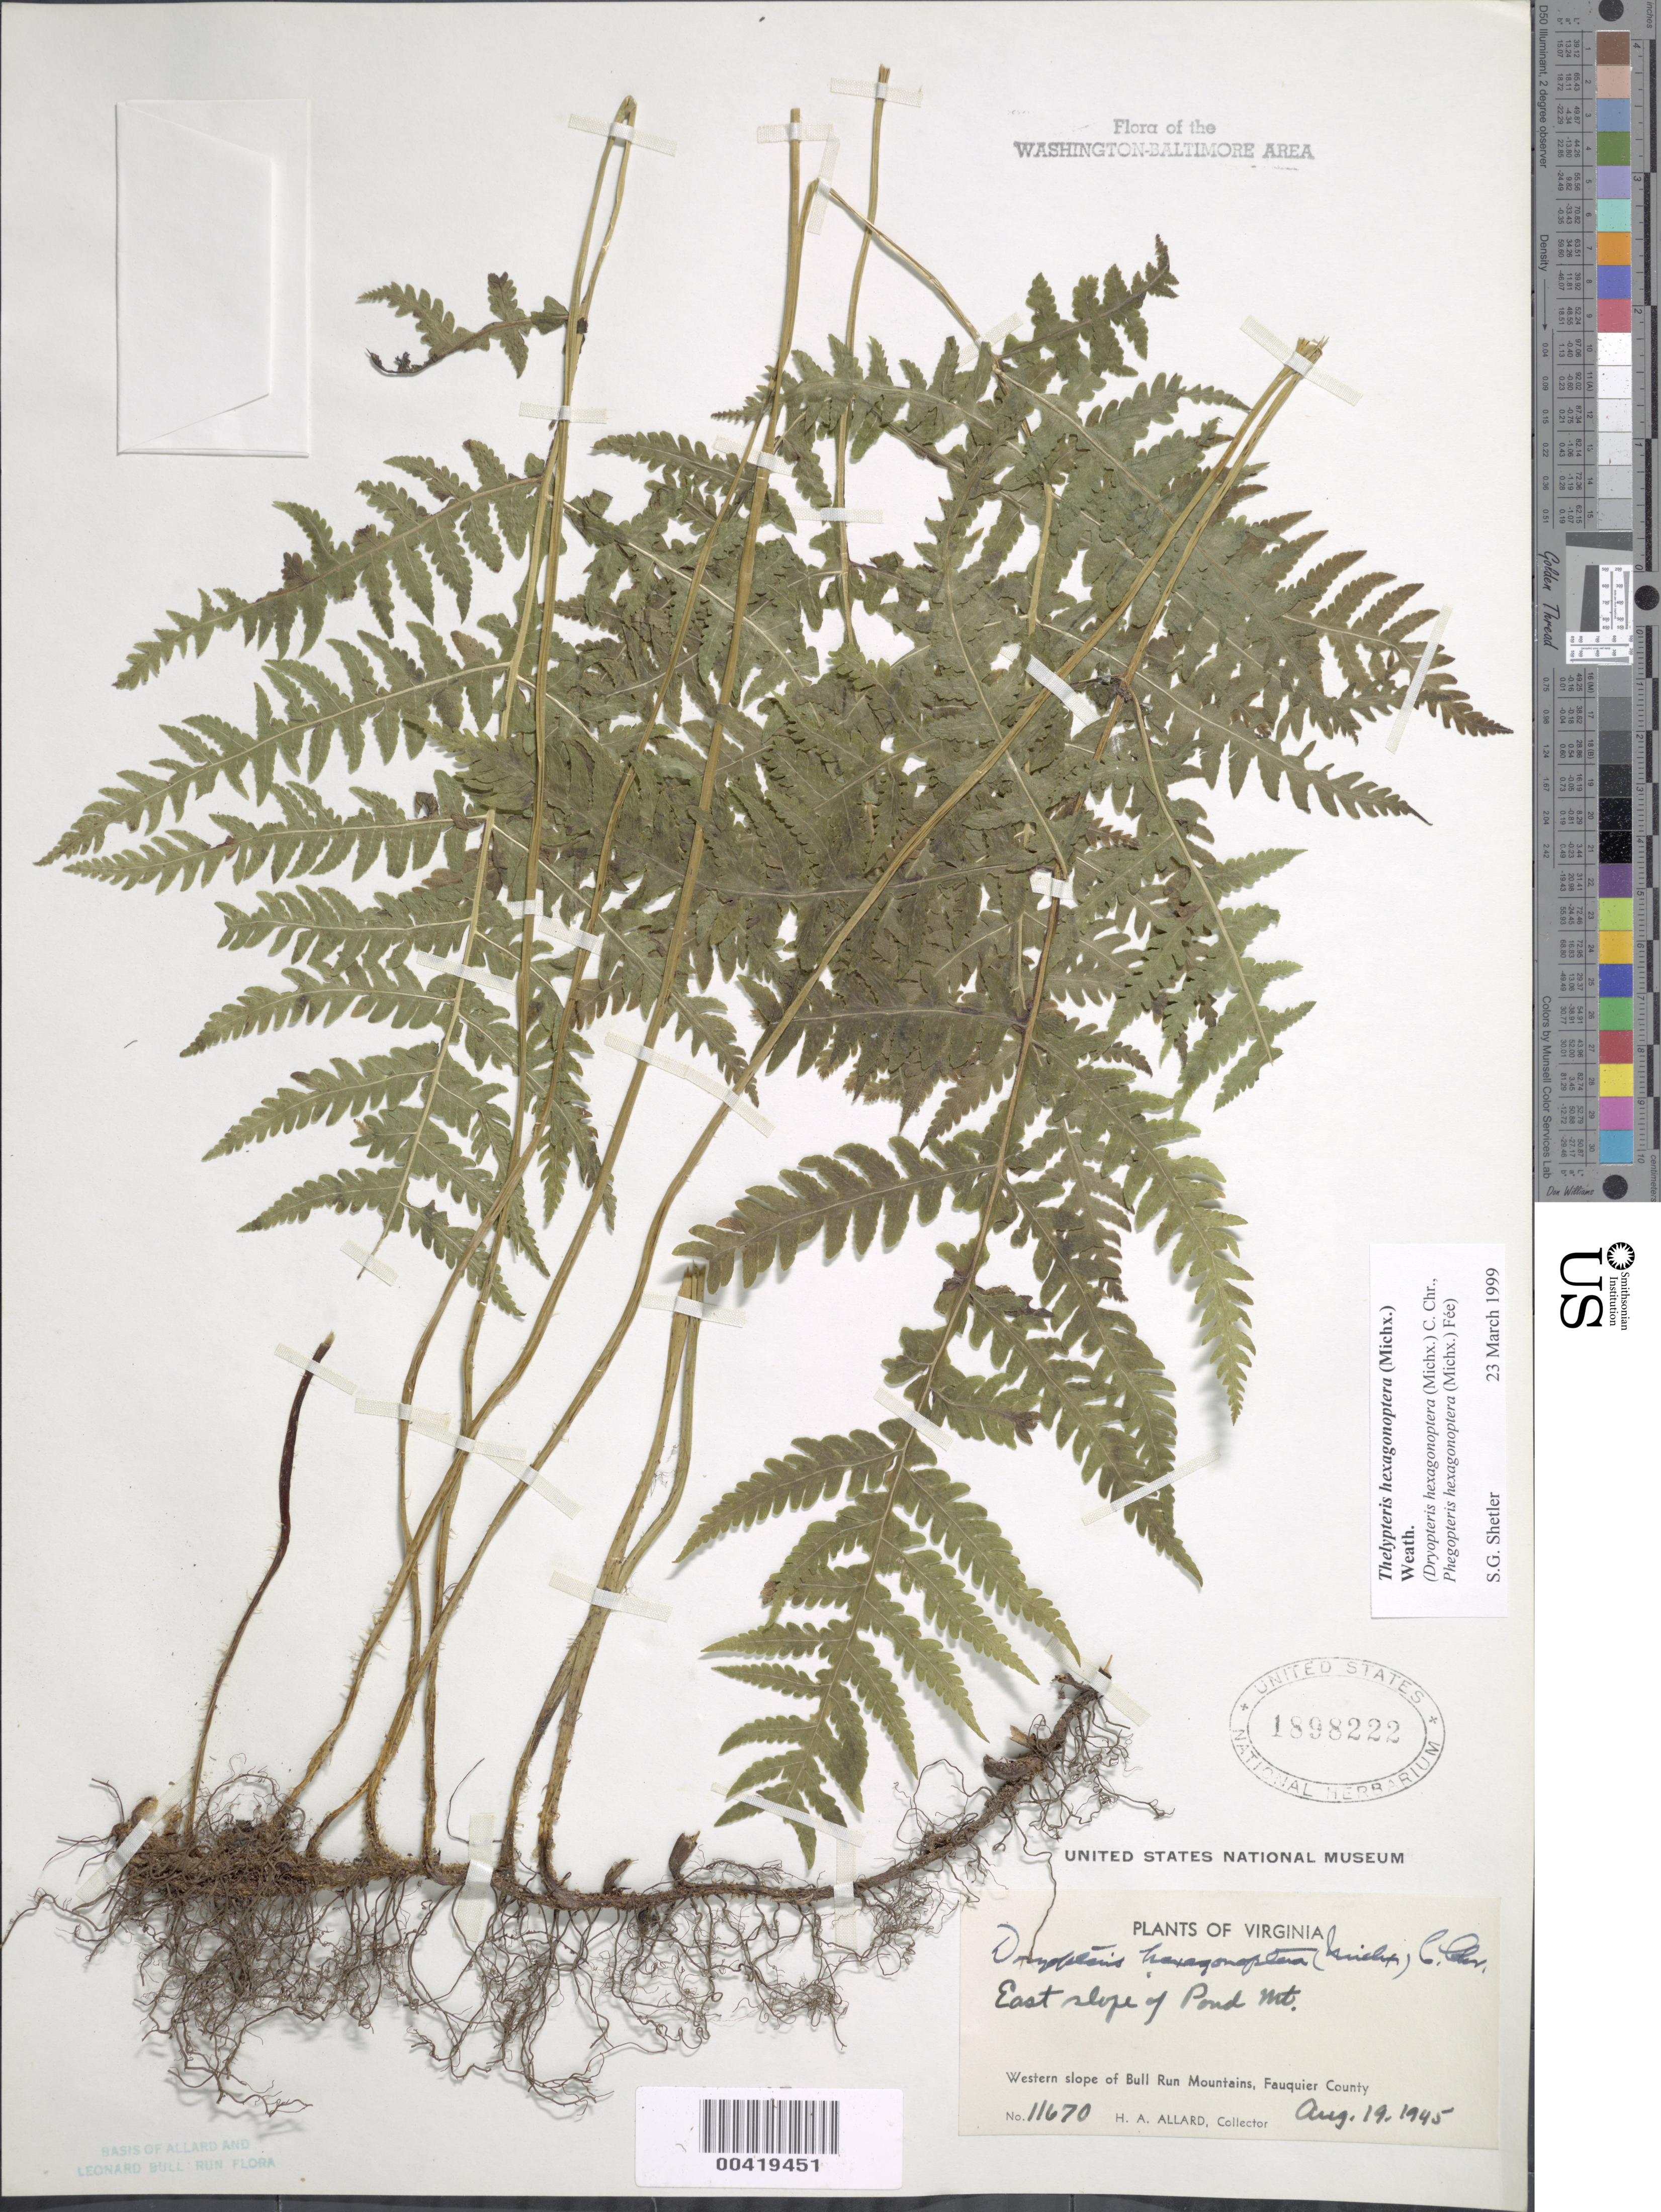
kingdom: Plantae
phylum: Tracheophyta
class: Polypodiopsida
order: Polypodiales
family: Thelypteridaceae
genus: Phegopteris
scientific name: Phegopteris hexagonoptera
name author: (Michx.) Fée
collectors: H. A. Allard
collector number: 11670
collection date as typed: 19 Aug 1945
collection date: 1945-08-19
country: United States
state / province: Virginia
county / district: Fauquier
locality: East slope of Pond Mountains Bull Run Mts.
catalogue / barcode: US 1898222